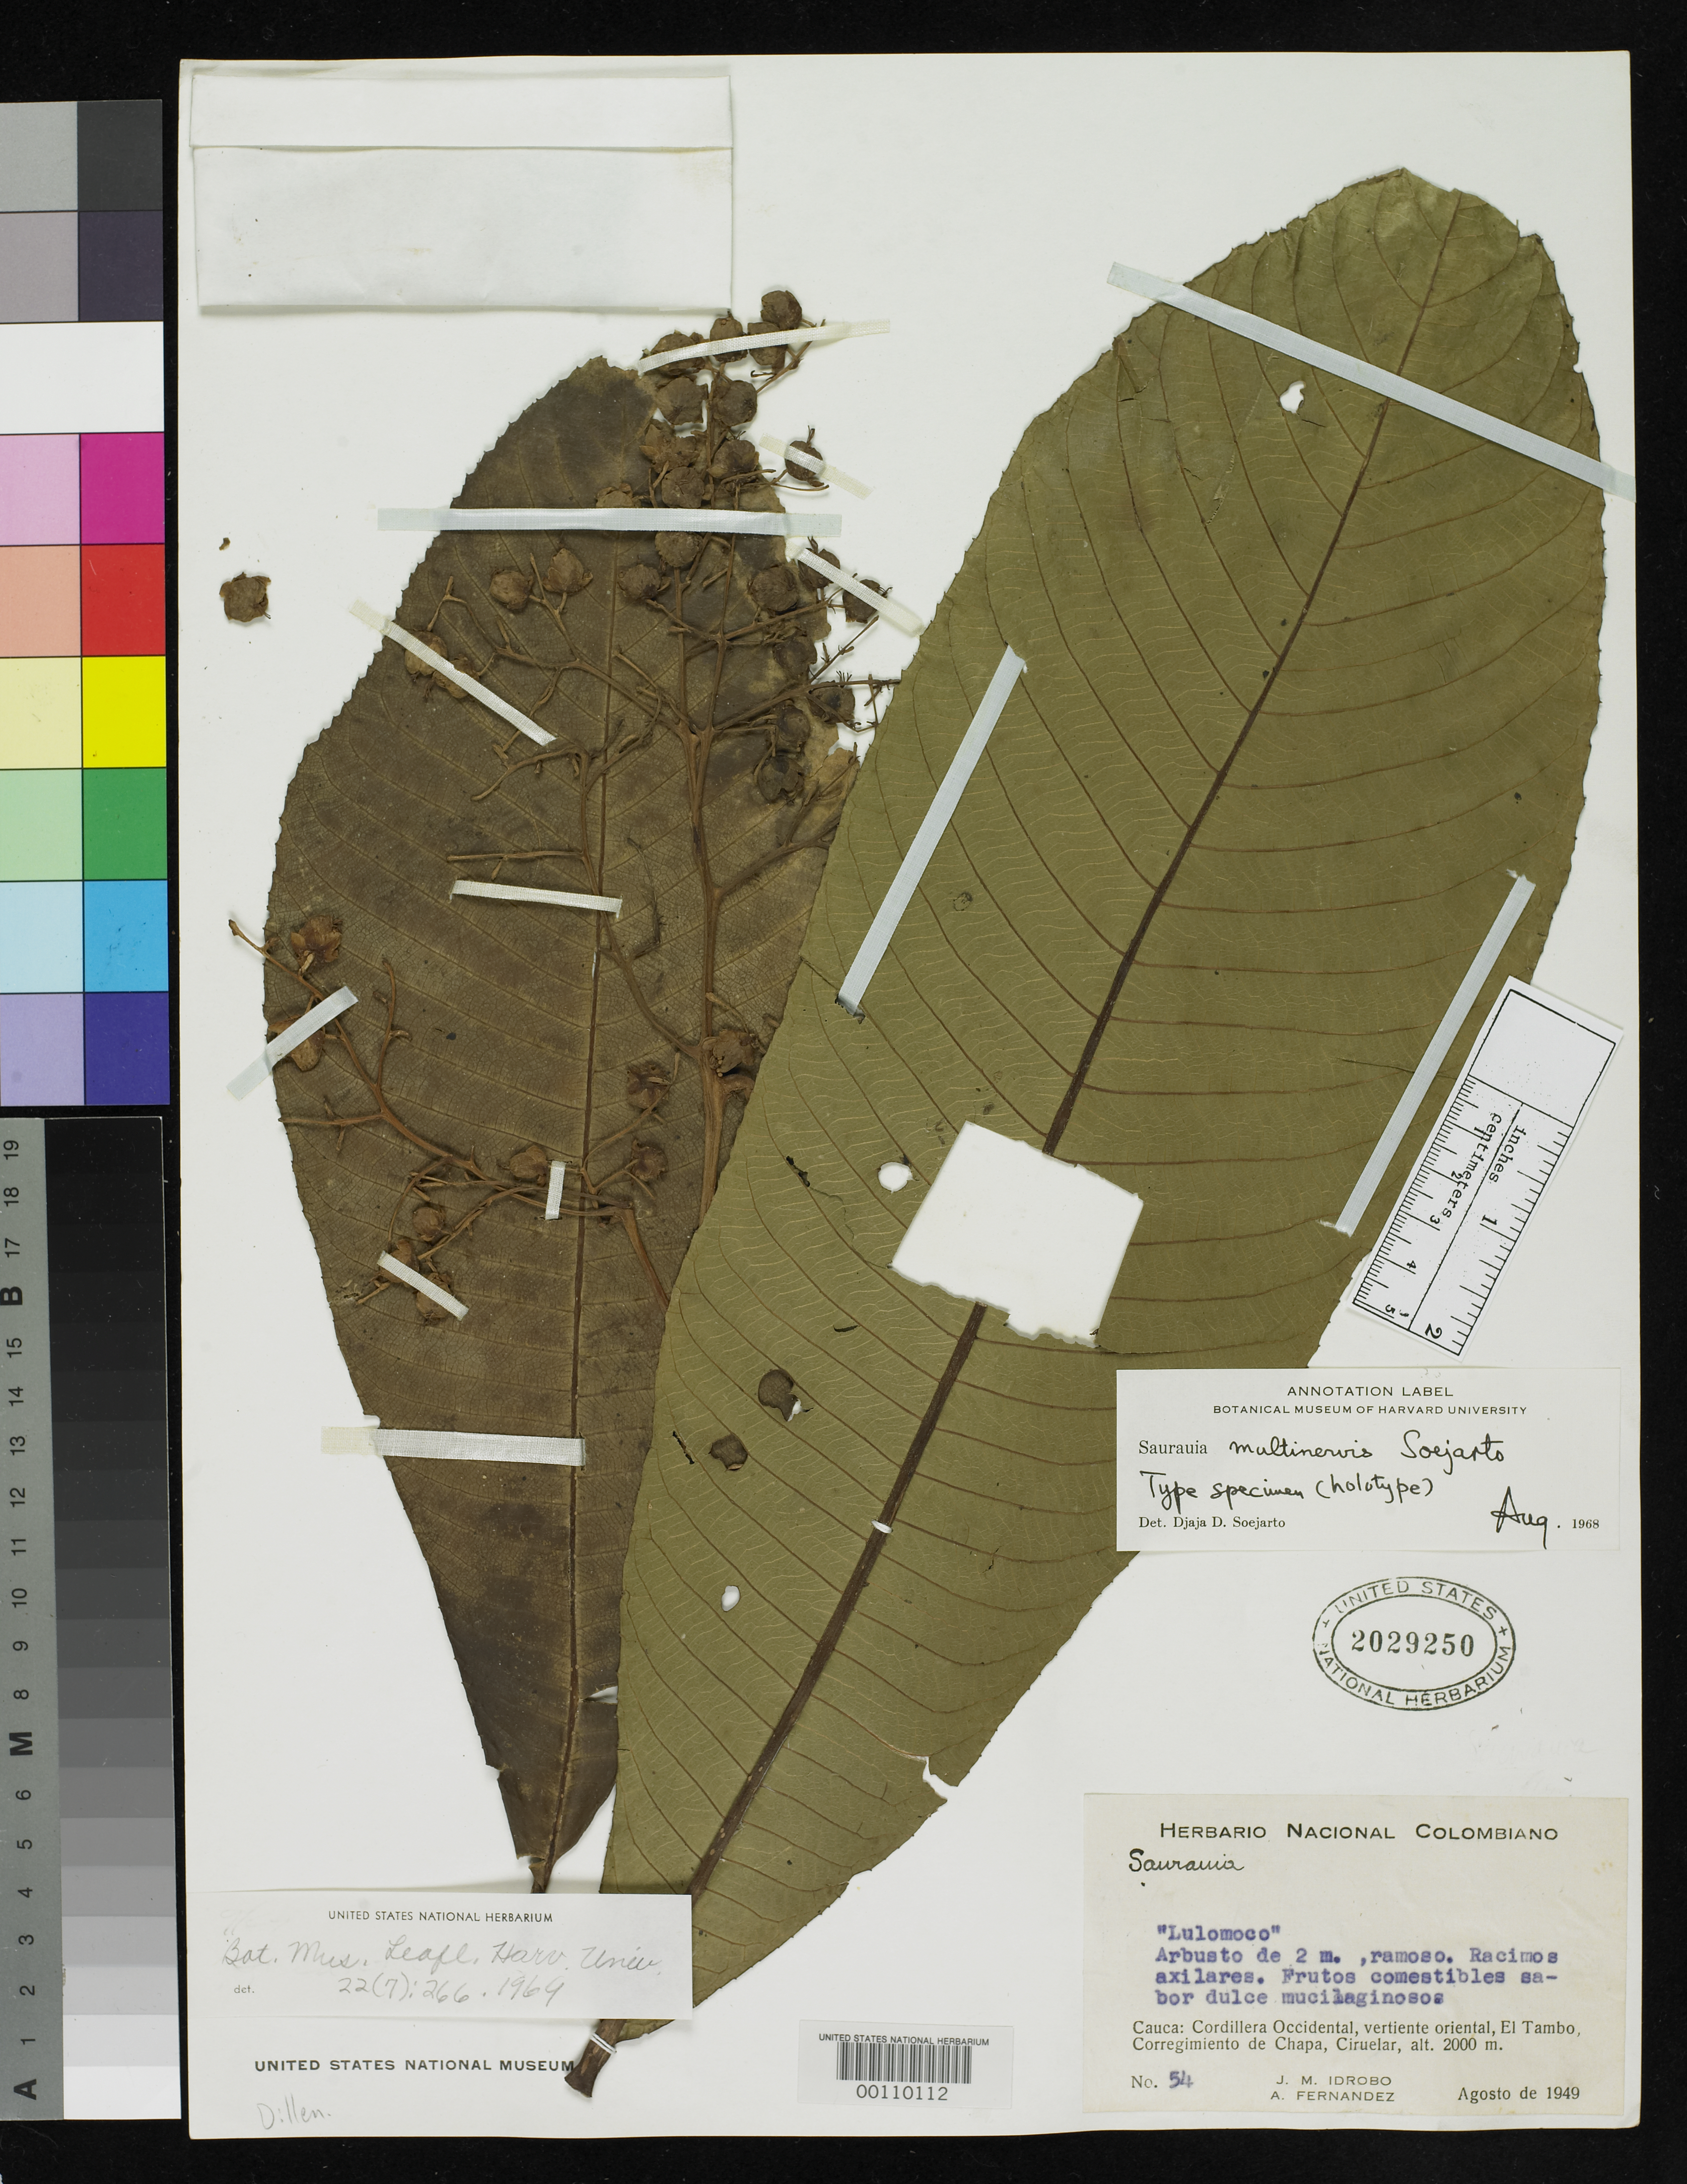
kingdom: Plantae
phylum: Tracheophyta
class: Magnoliopsida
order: Ericales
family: Actinidiaceae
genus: Saurauia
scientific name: Saurauia multinervis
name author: Soejarto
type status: Holotype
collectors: J. M. Idrobo & A. Fernández-Pérez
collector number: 54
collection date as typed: Aug 1949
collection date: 1949-08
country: Colombia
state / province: Cauca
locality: Corregimiento Dechapa, Cordillera Occidental, El Tambo, Ciruelas.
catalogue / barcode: US 2029250